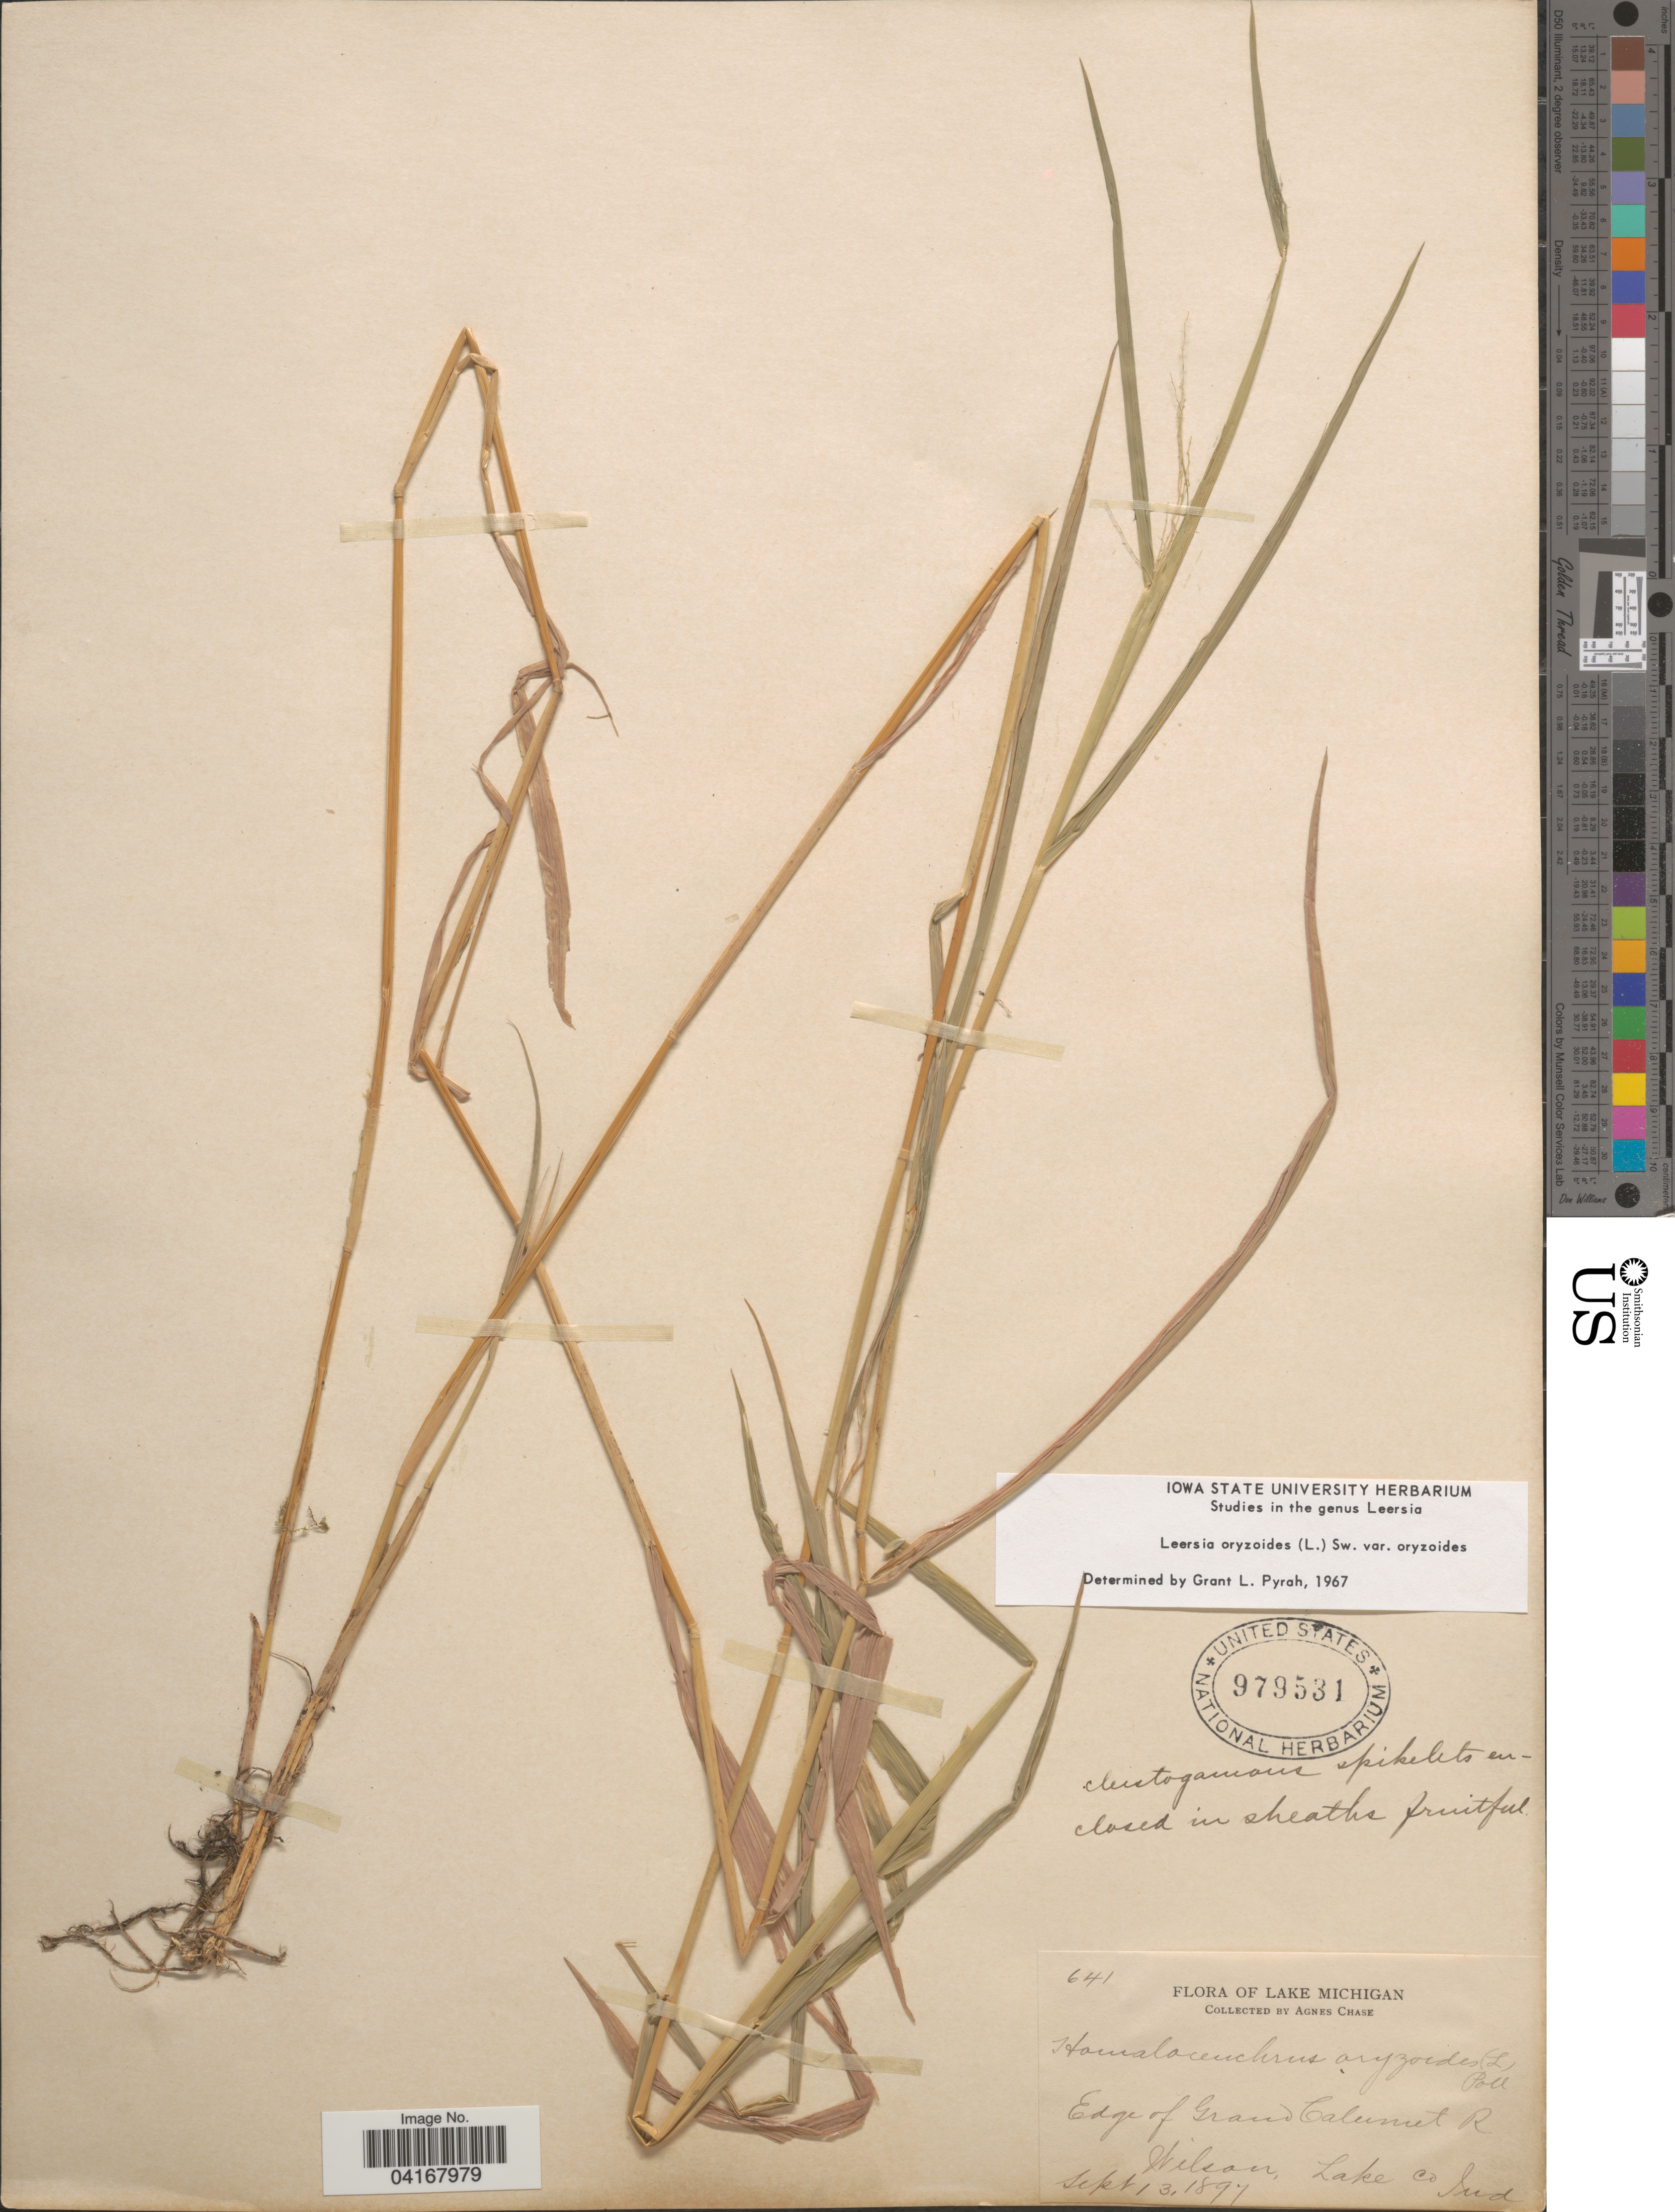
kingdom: Plantae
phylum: Tracheophyta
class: Liliopsida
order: Poales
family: Poaceae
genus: Leersia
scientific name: Leersia oryzoides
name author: (L.) Sw.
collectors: A. Chase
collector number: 641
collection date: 1897-09-13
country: United States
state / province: Indiana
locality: Lake Michigan. Edge of Grand Calumet R. Wilson, Lake Co.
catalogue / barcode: US 979531